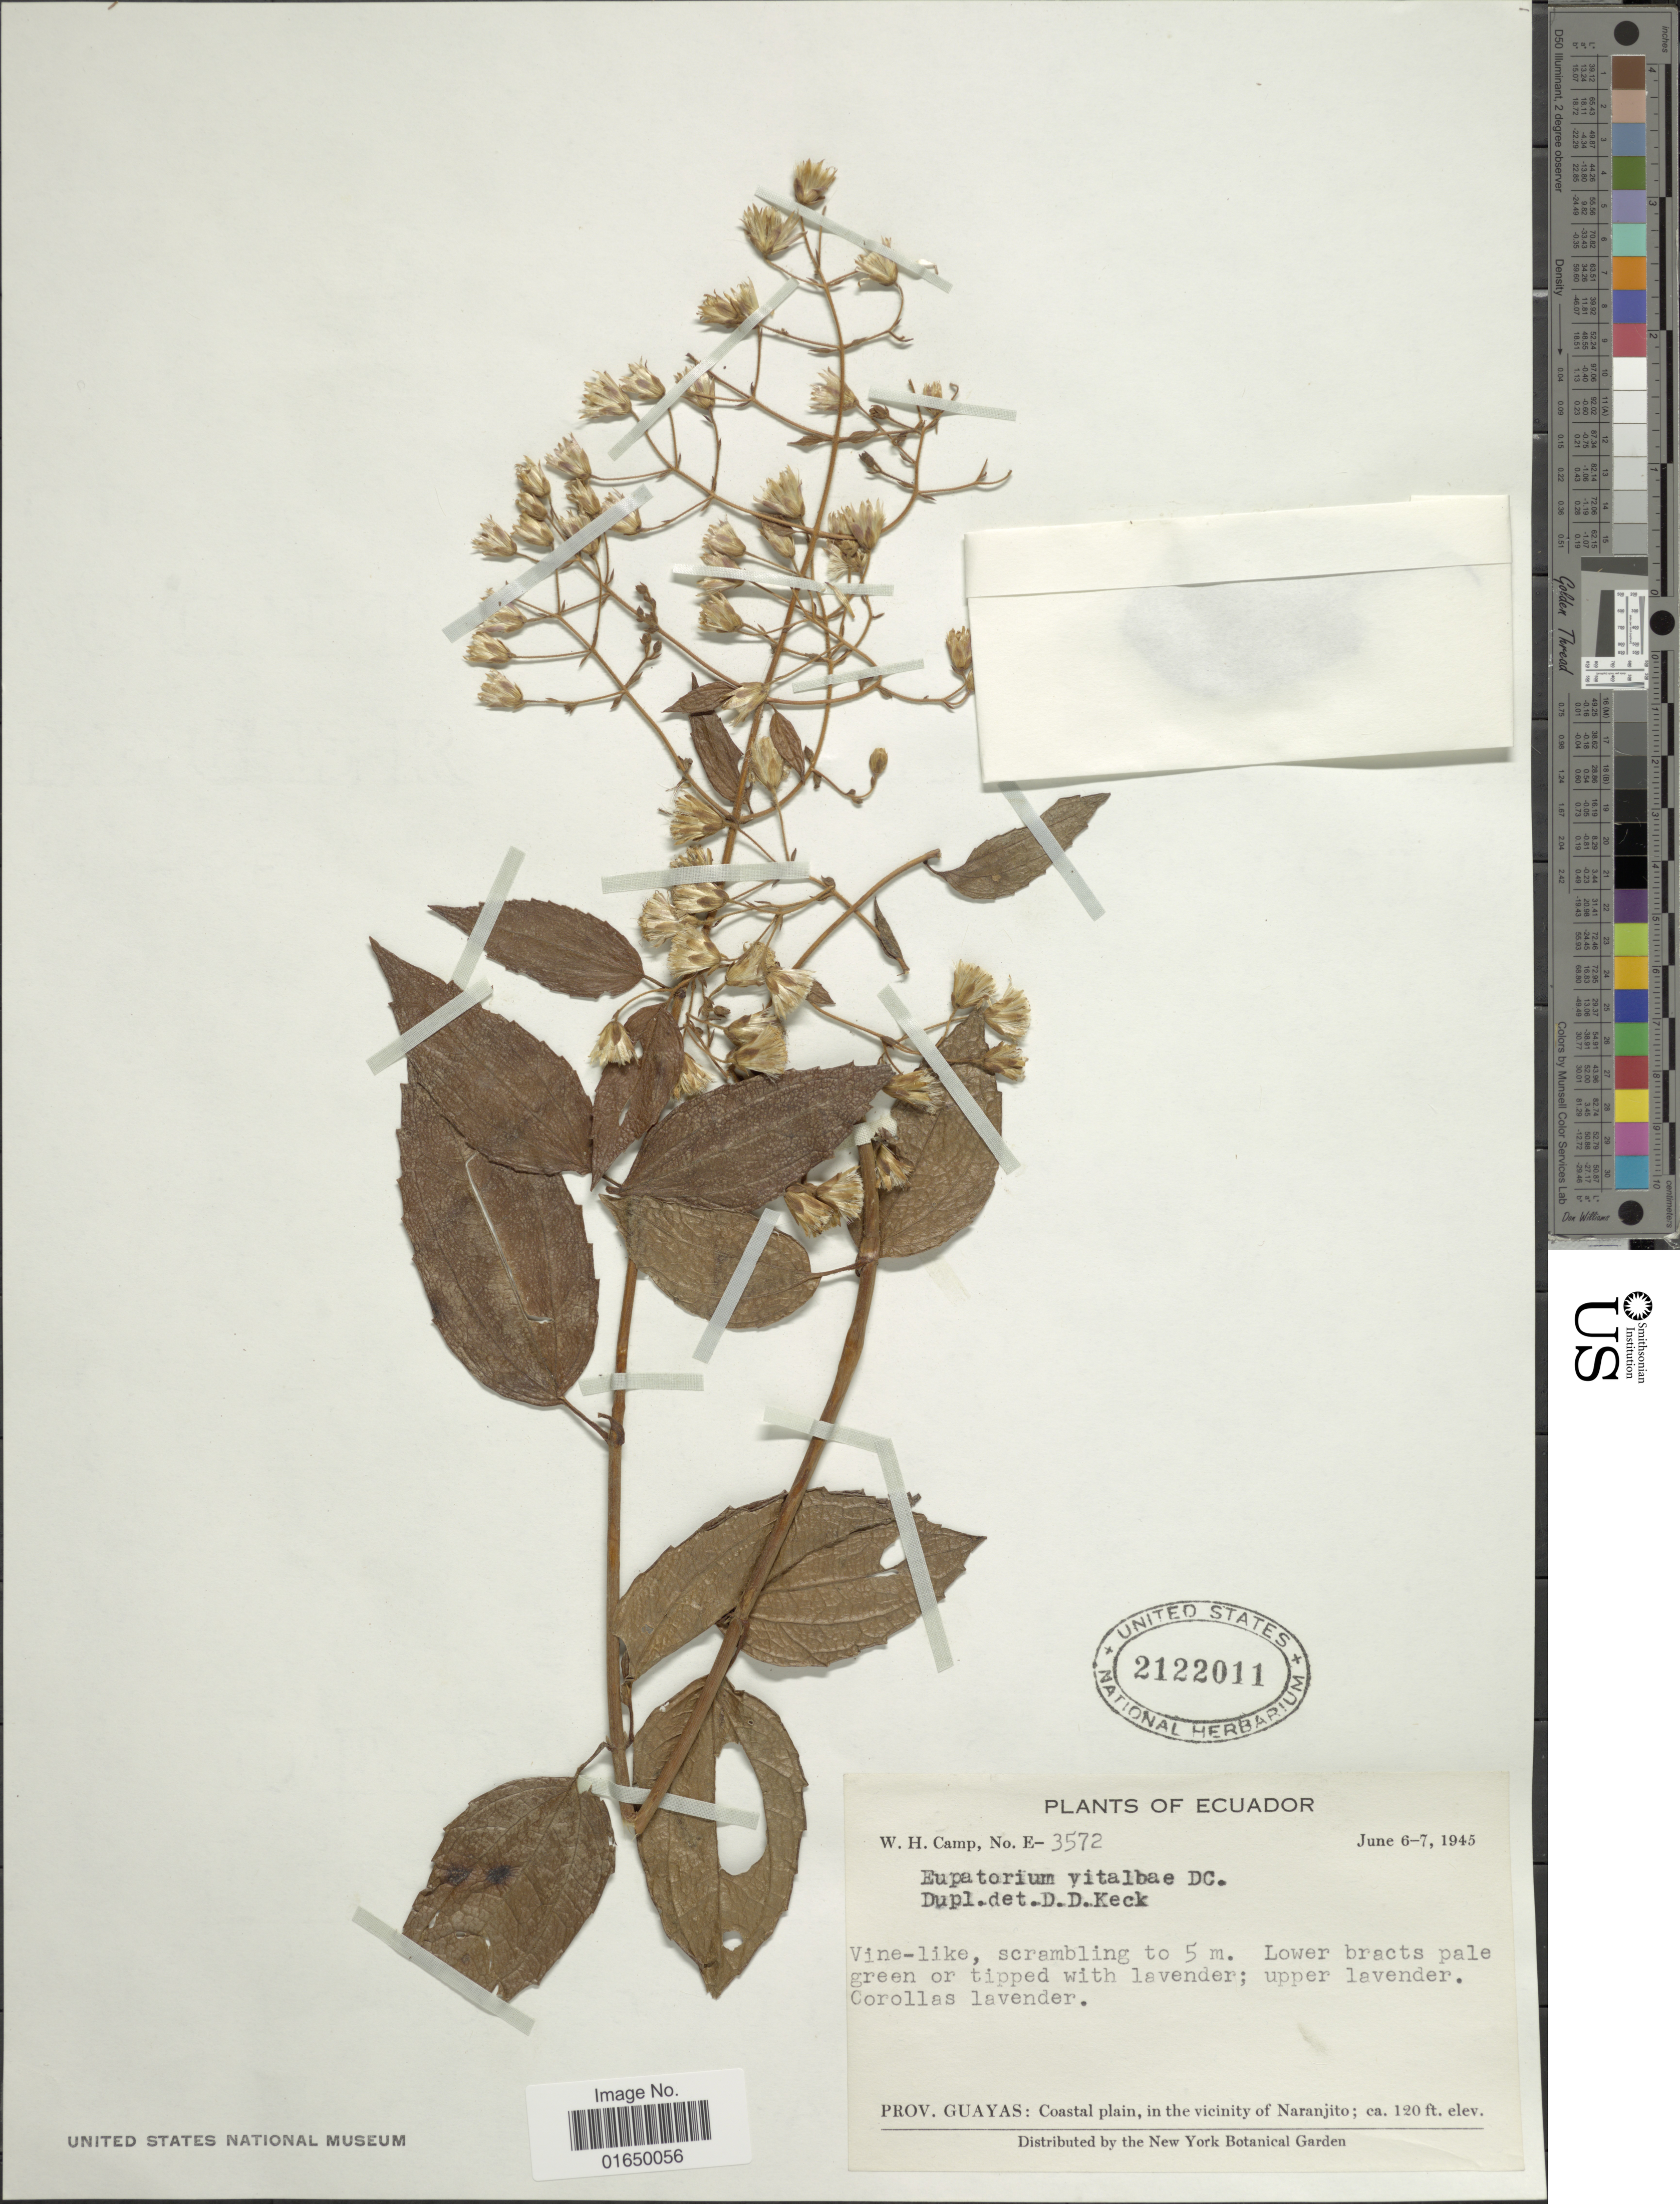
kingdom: Plantae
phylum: Tracheophyta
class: Magnoliopsida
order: Asterales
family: Asteraceae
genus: Heterocondylus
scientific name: Heterocondylus vitalbae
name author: (DC.) R.M. King & H. Rob.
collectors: W. H. Camp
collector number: E-3572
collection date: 1945-06-06/1945-06-07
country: Ecuador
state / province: Guayas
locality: Coastal palin, in the vicinity of Naranjito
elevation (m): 37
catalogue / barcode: US 2122011